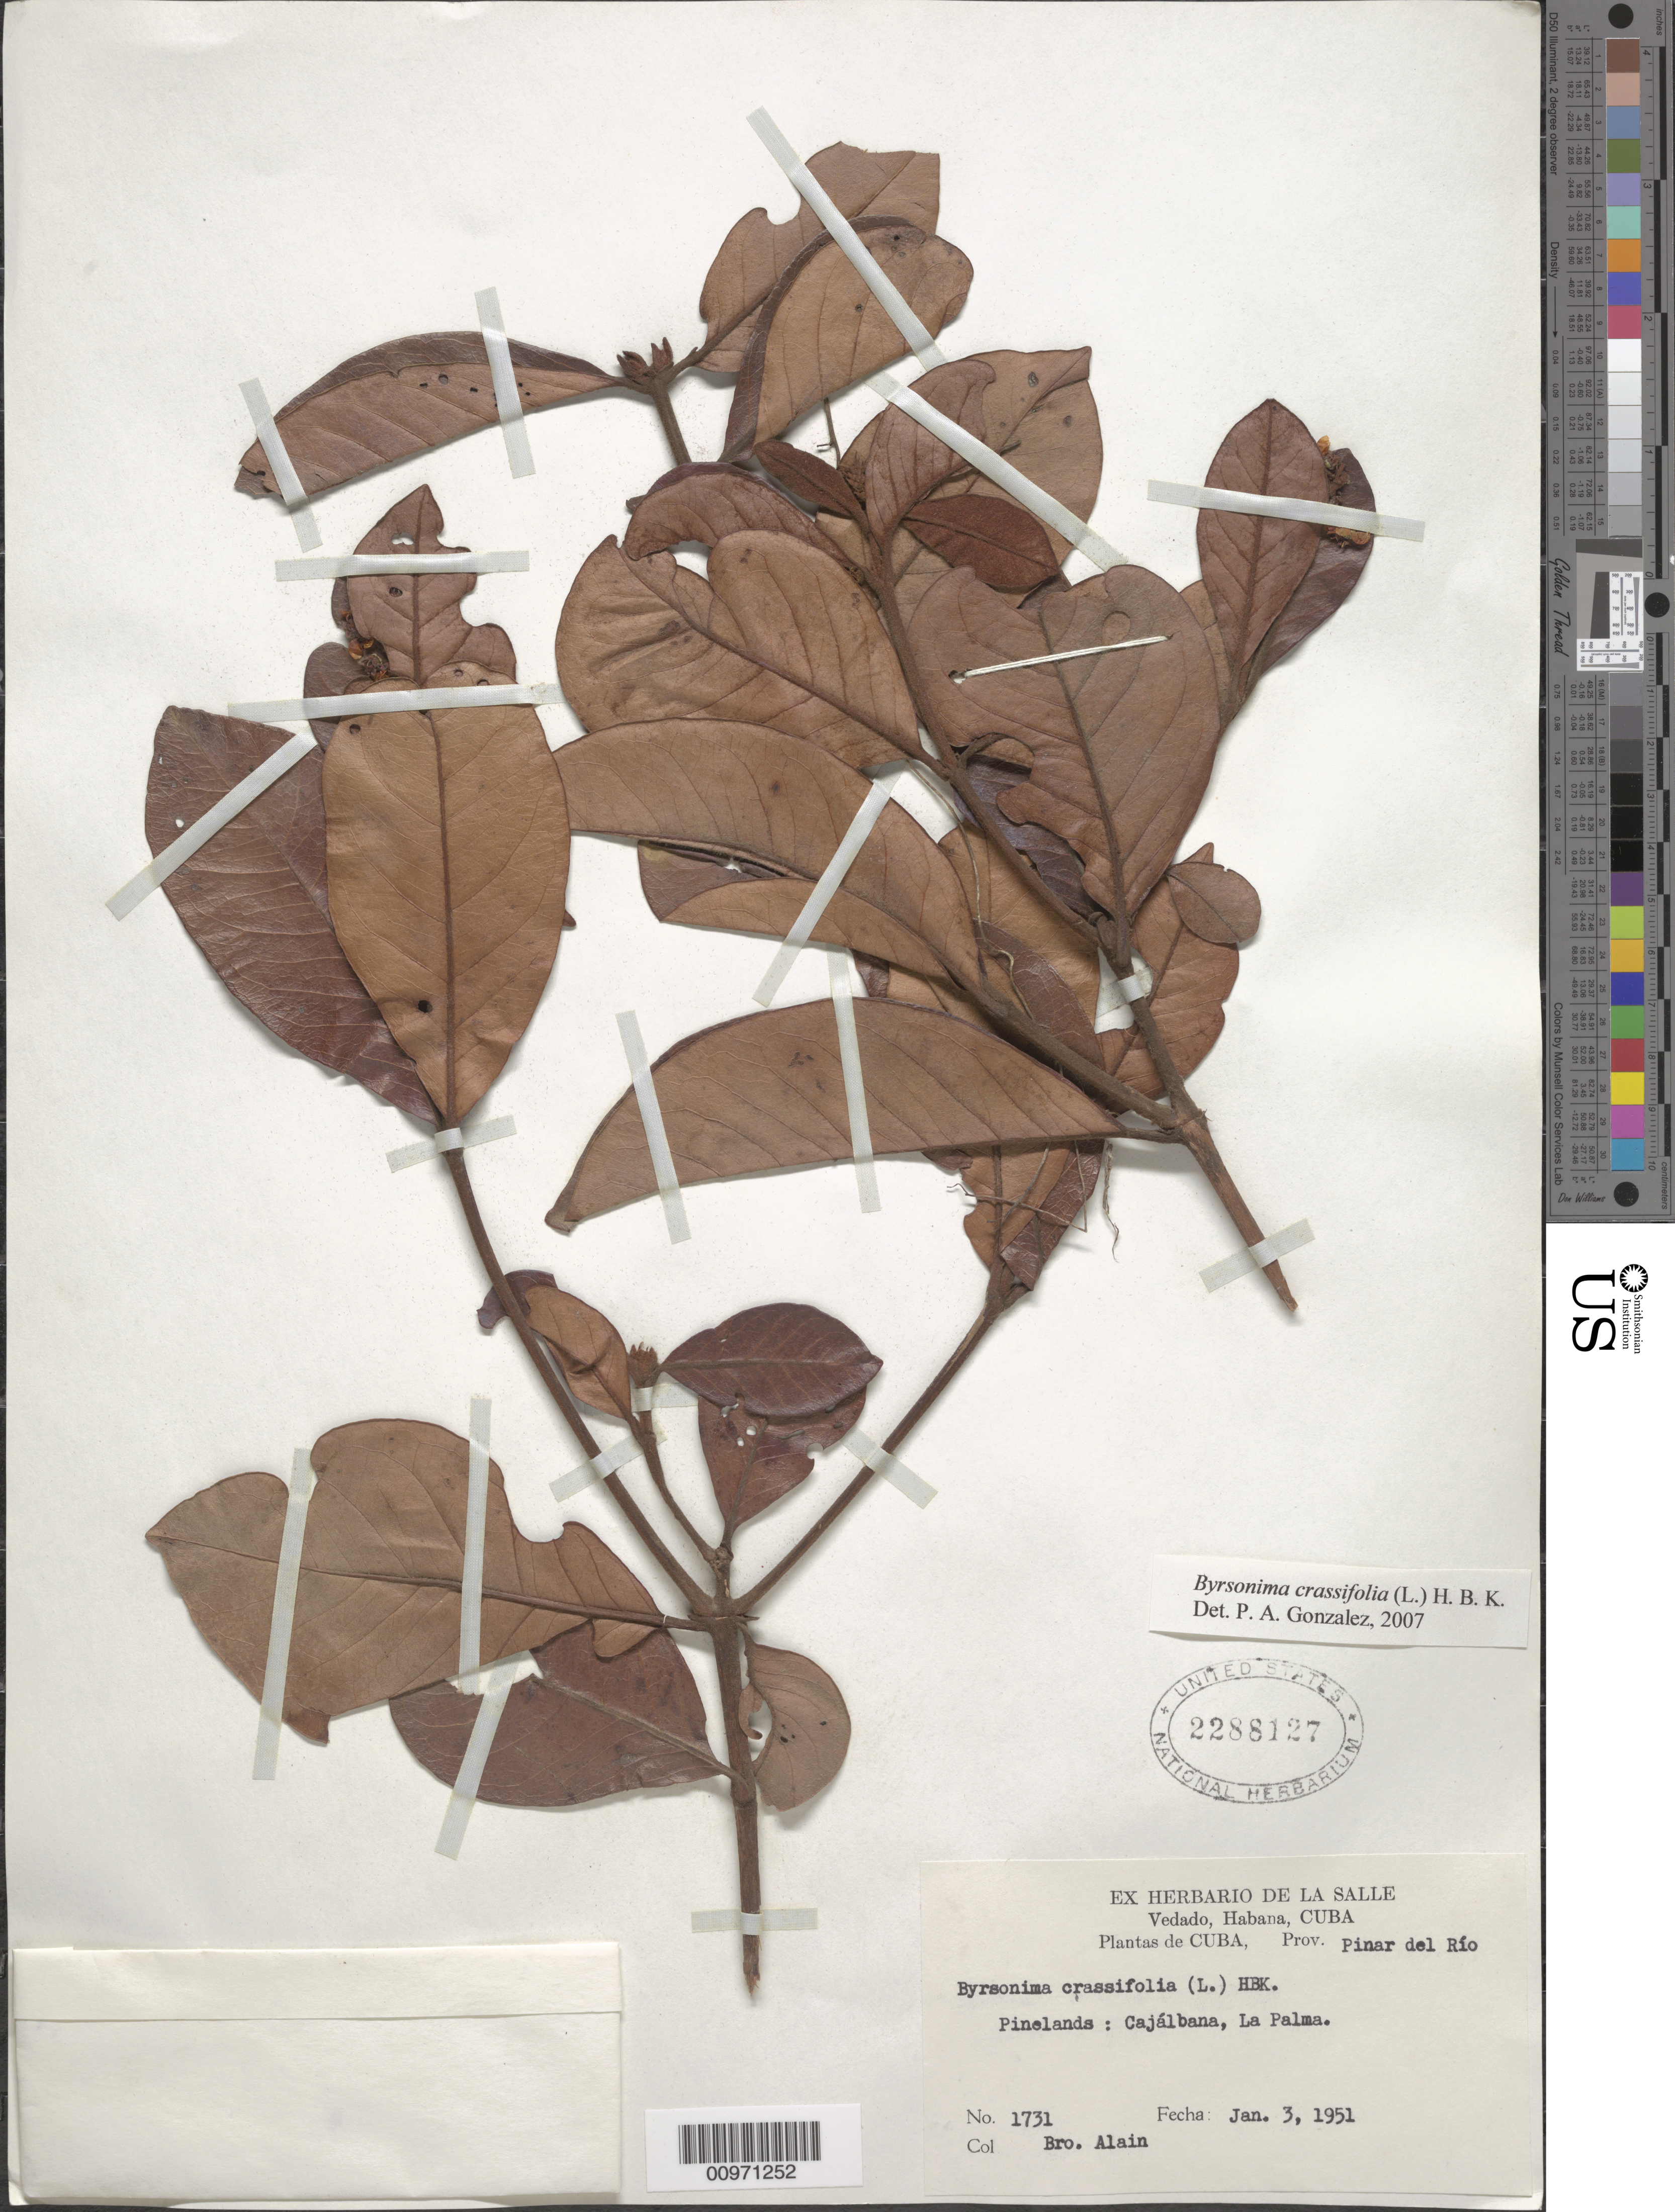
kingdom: Plantae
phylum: Tracheophyta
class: Magnoliopsida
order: Malpighiales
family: Malpighiaceae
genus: Byrsonima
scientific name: Byrsonima crassifolia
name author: (L.) Kunth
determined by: González, P. A.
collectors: A. H. Liogier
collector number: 1731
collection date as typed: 03 Jan 1951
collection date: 1951-01-03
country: Cuba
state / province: Pinar del Rio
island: Cuba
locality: Cajálbana, La Palma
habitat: Pinelands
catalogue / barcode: US 2288127